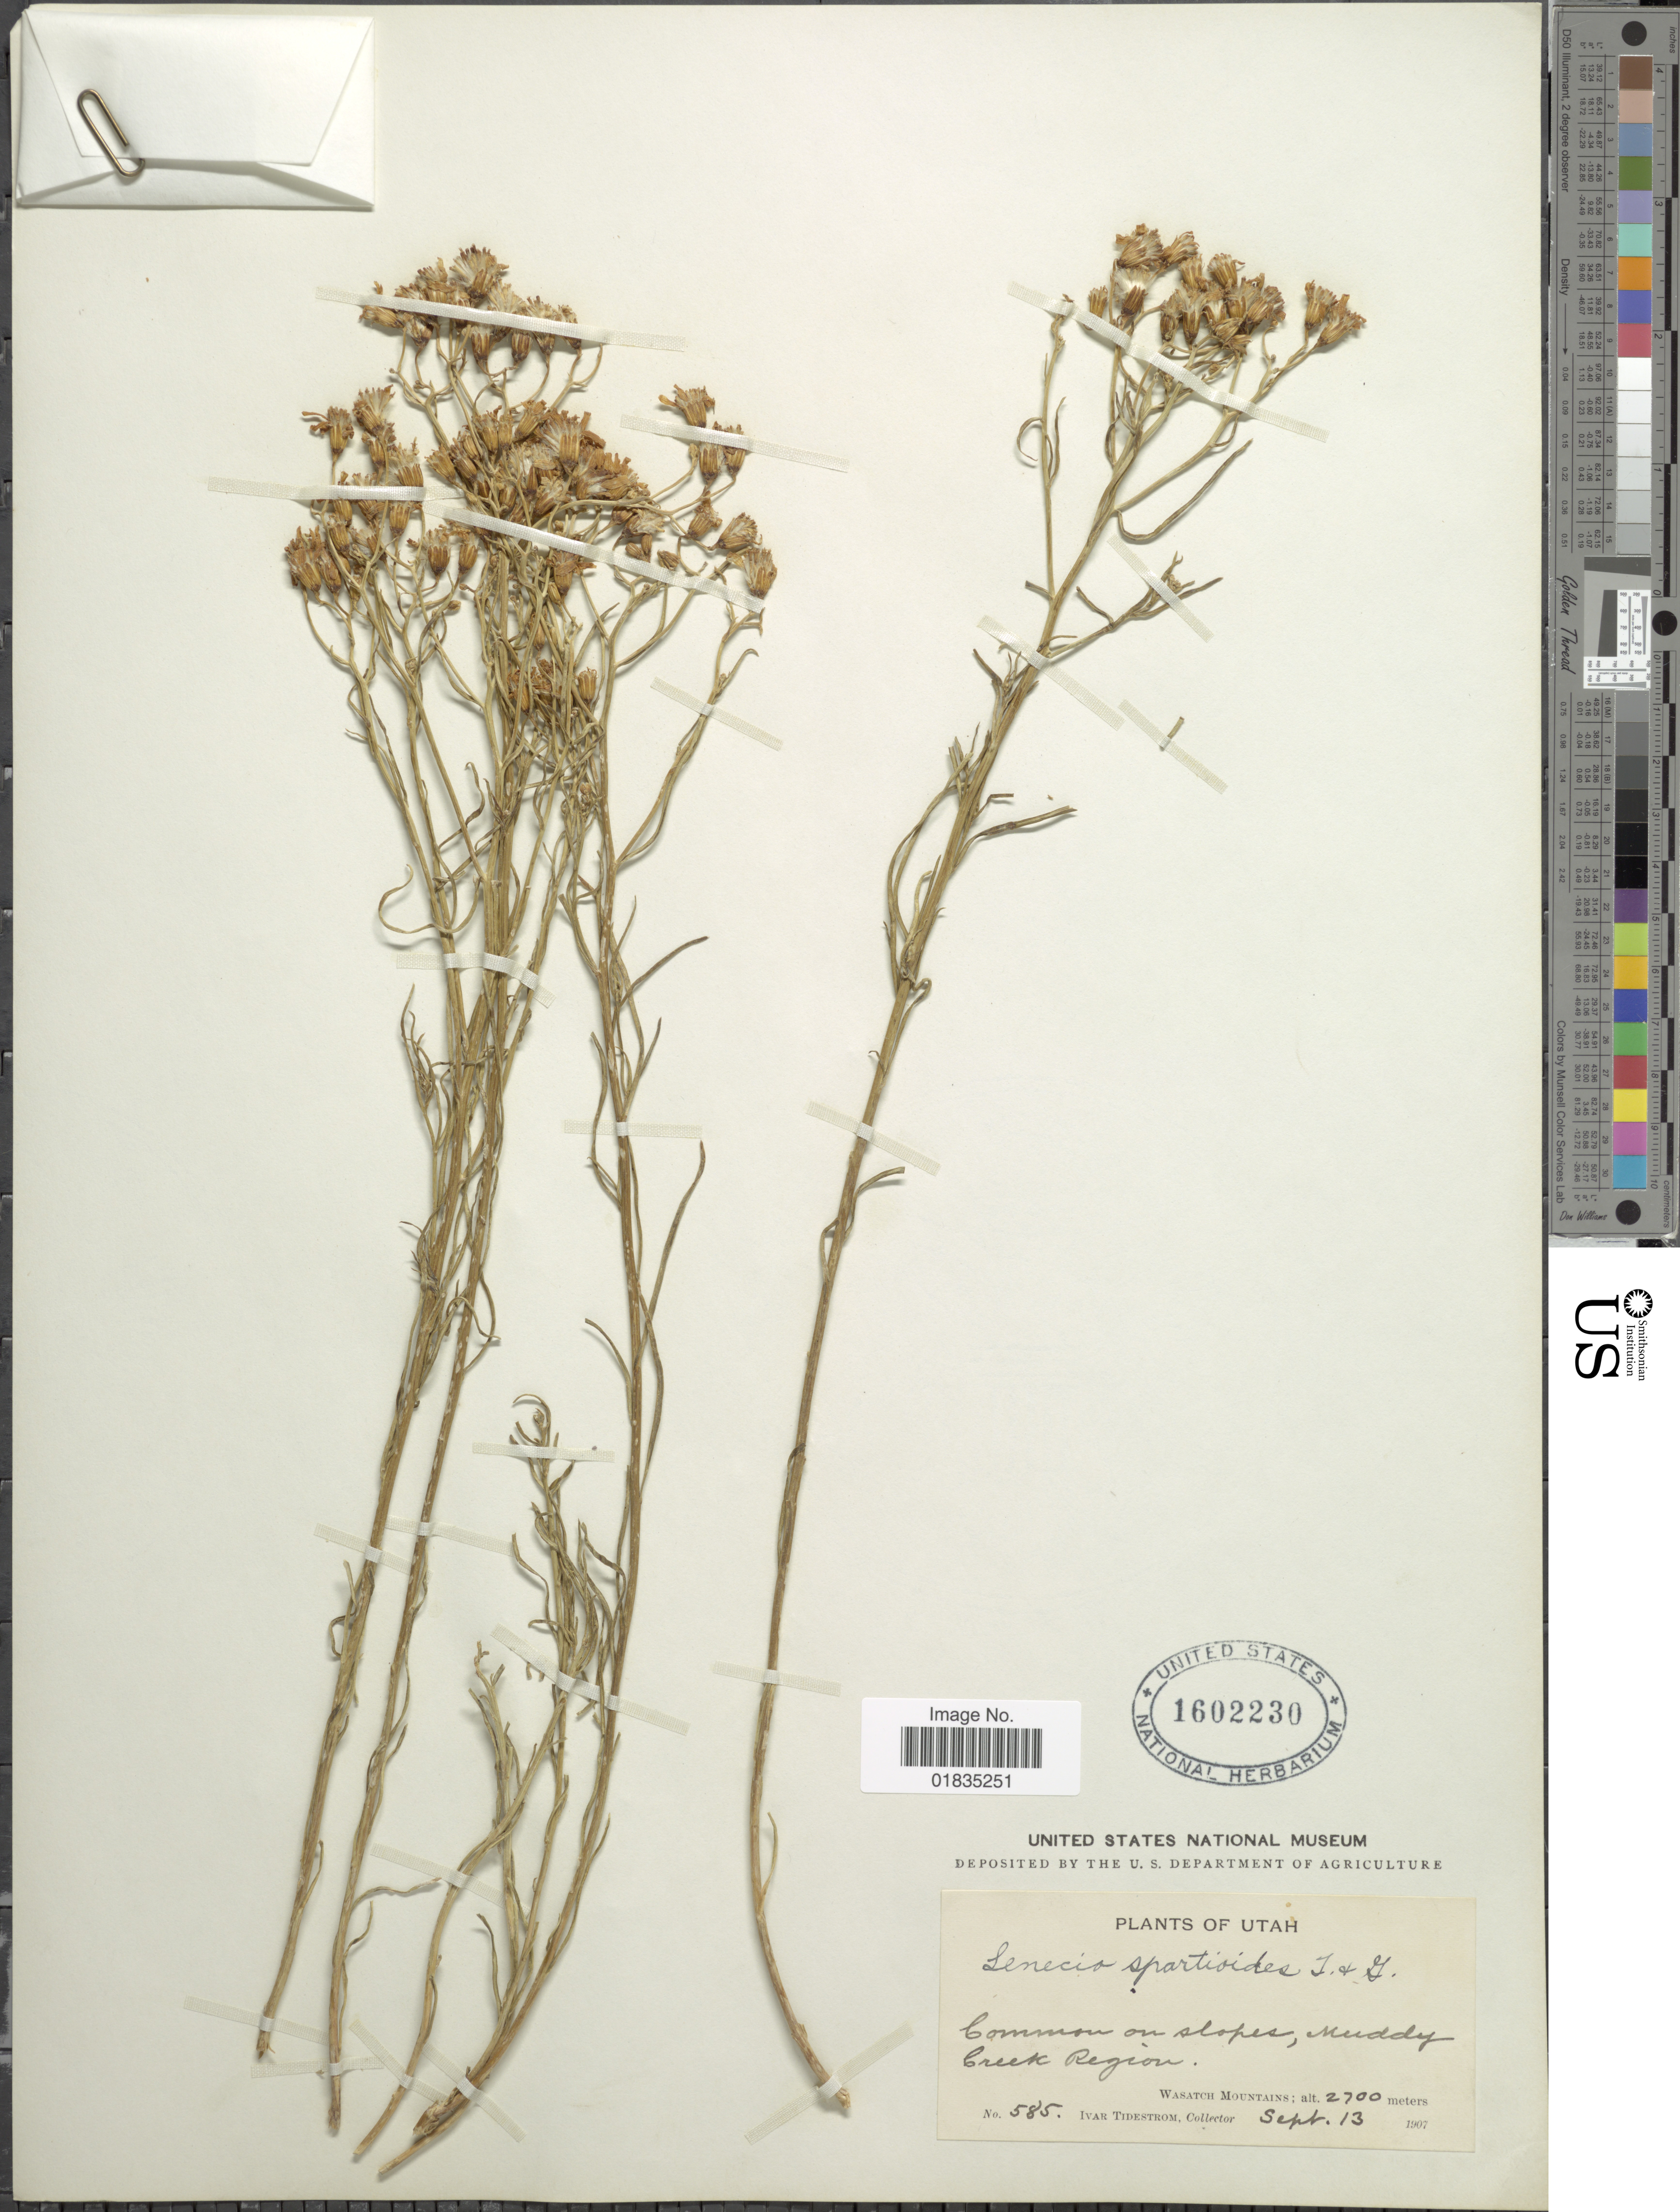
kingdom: Plantae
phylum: Tracheophyta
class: Magnoliopsida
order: Asterales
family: Asteraceae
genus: Senecio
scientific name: Senecio spartioides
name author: Torr. & A. Gray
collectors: I. F. Tidestrom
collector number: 585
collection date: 1907-09-13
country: United States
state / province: Utah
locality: Common on slopes, Muddy Creek Region, Wasatch Mountains.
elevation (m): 2700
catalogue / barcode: US 1602230